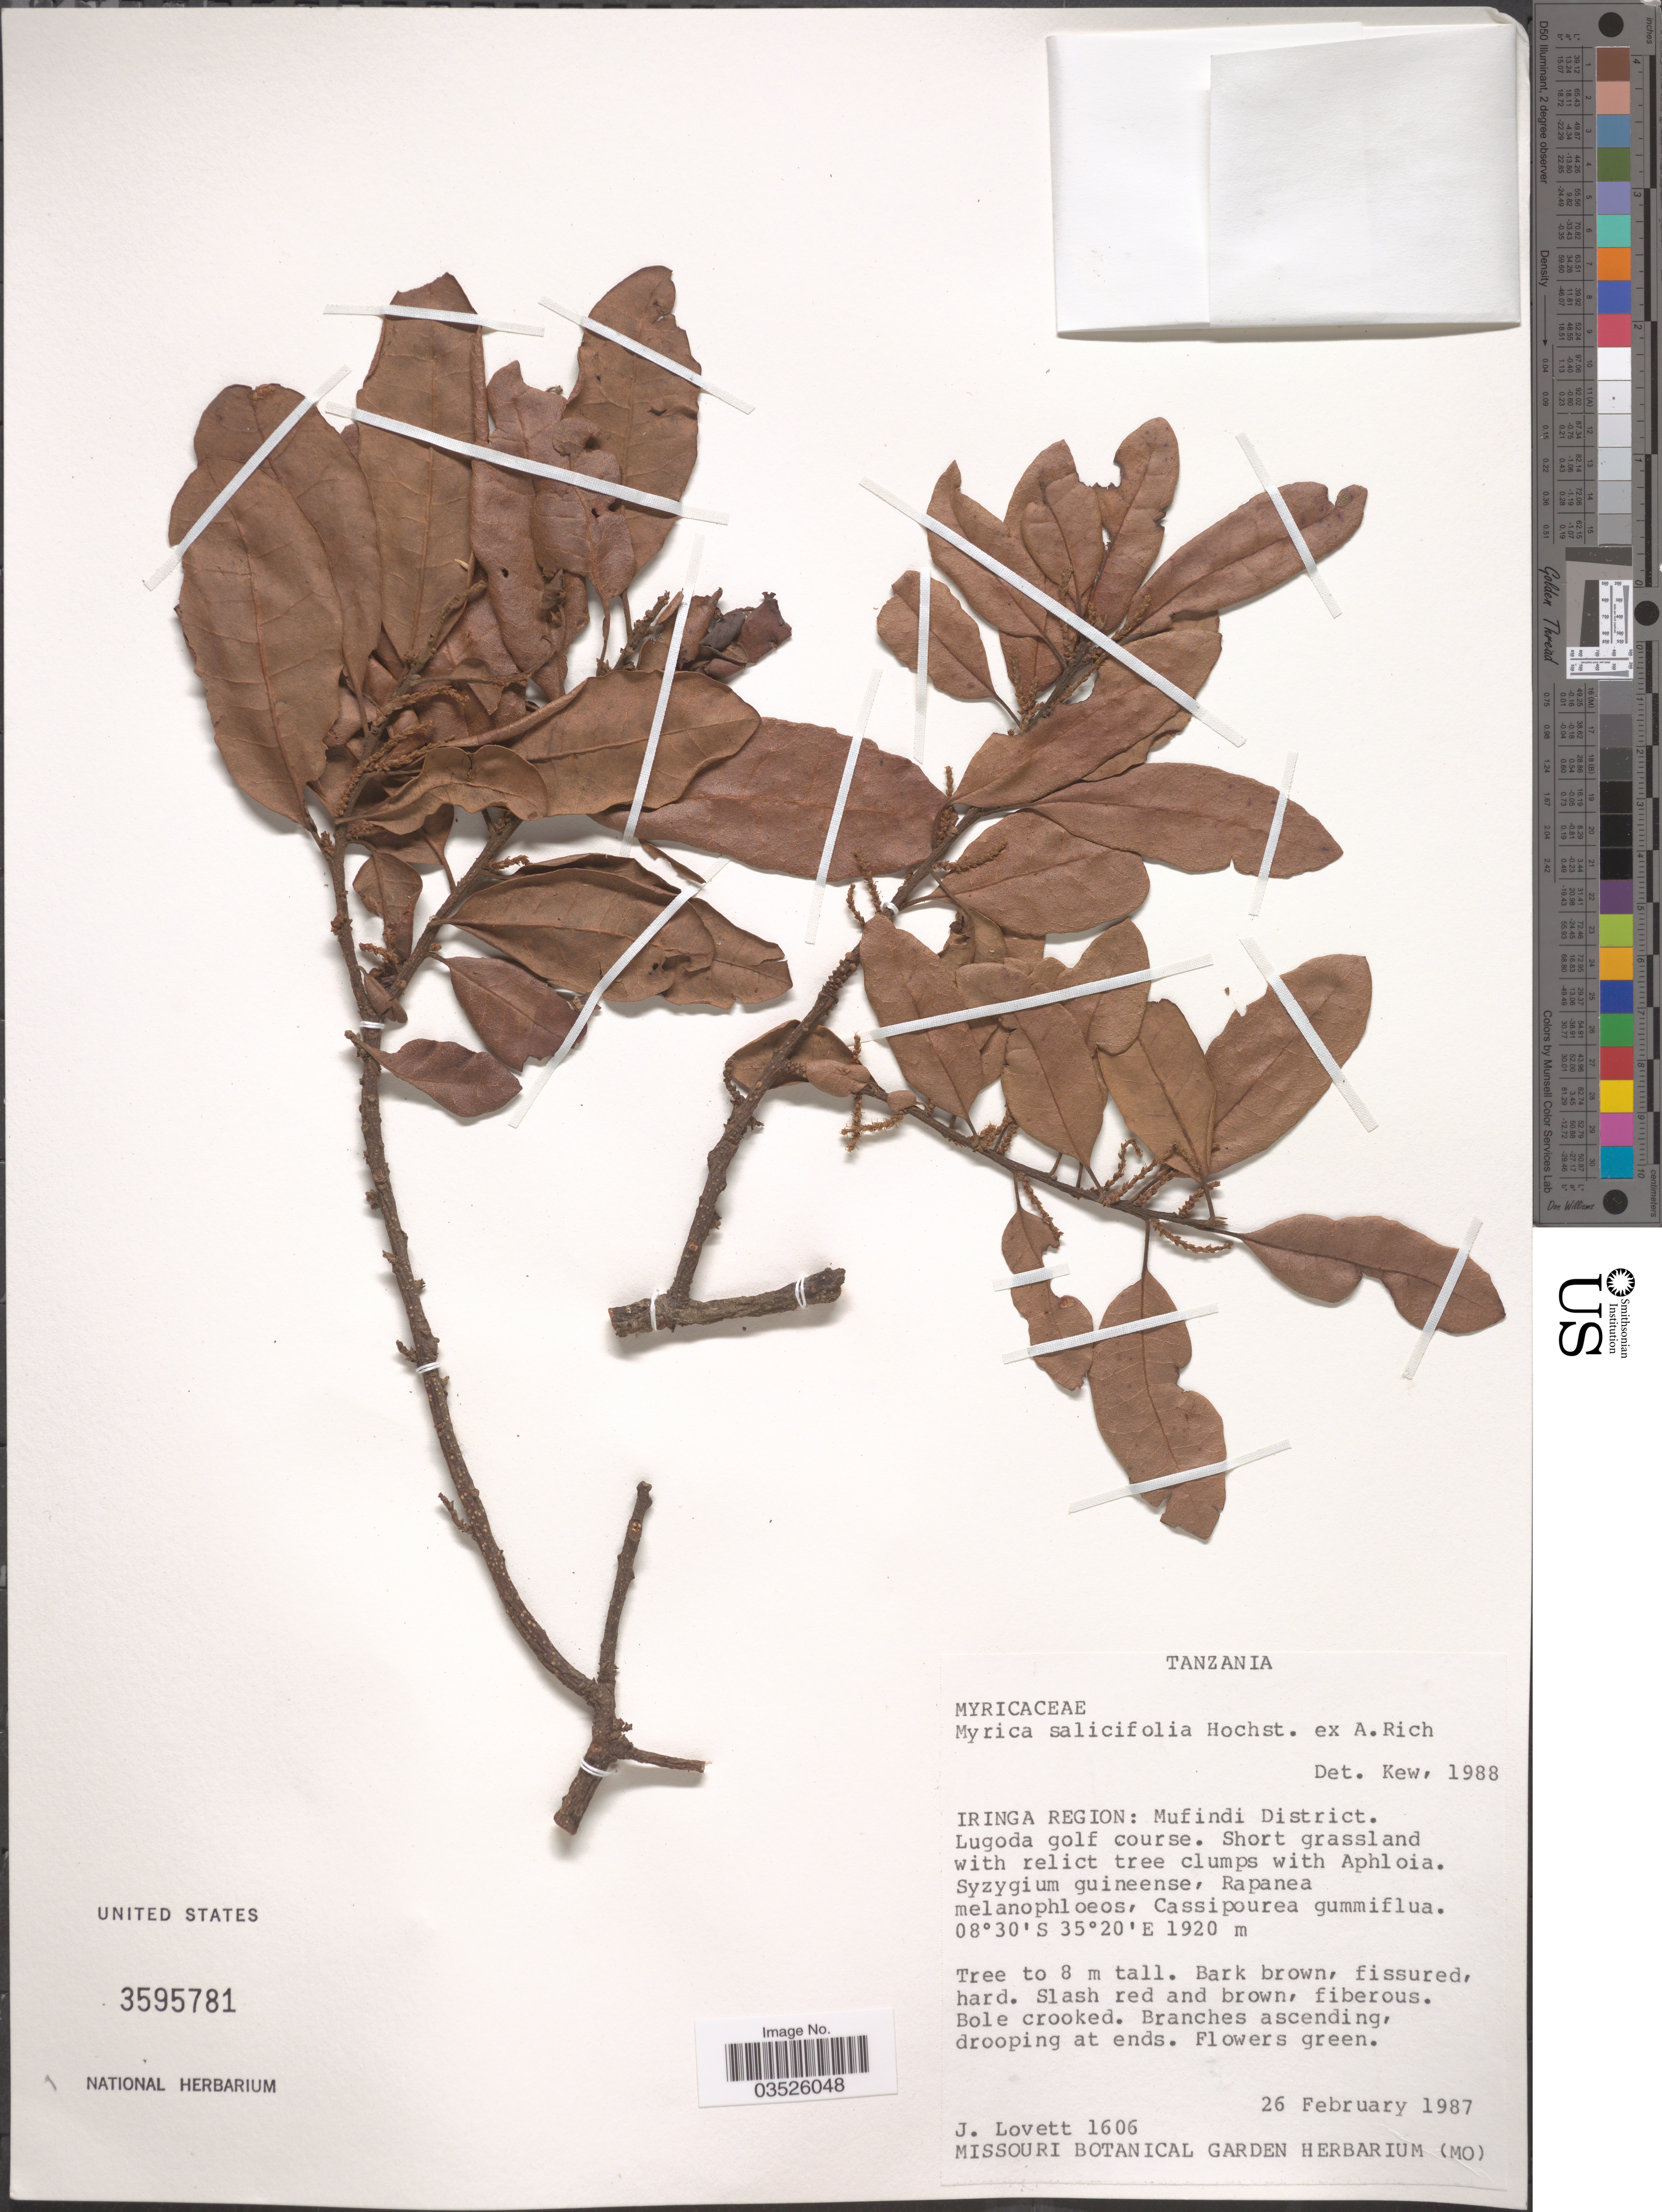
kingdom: Plantae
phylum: Tracheophyta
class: Magnoliopsida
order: Fagales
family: Myricaceae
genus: Morella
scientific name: Morella salicifolia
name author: (Hochst. ex A. Rich.) Verdc. & Polhill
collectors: J. Lovett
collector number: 1606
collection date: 1987-02-26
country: Tanzania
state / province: Iringa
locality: Iringa Region: Mufindi District. Lugoda golf course.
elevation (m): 1920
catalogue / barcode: US 3595781